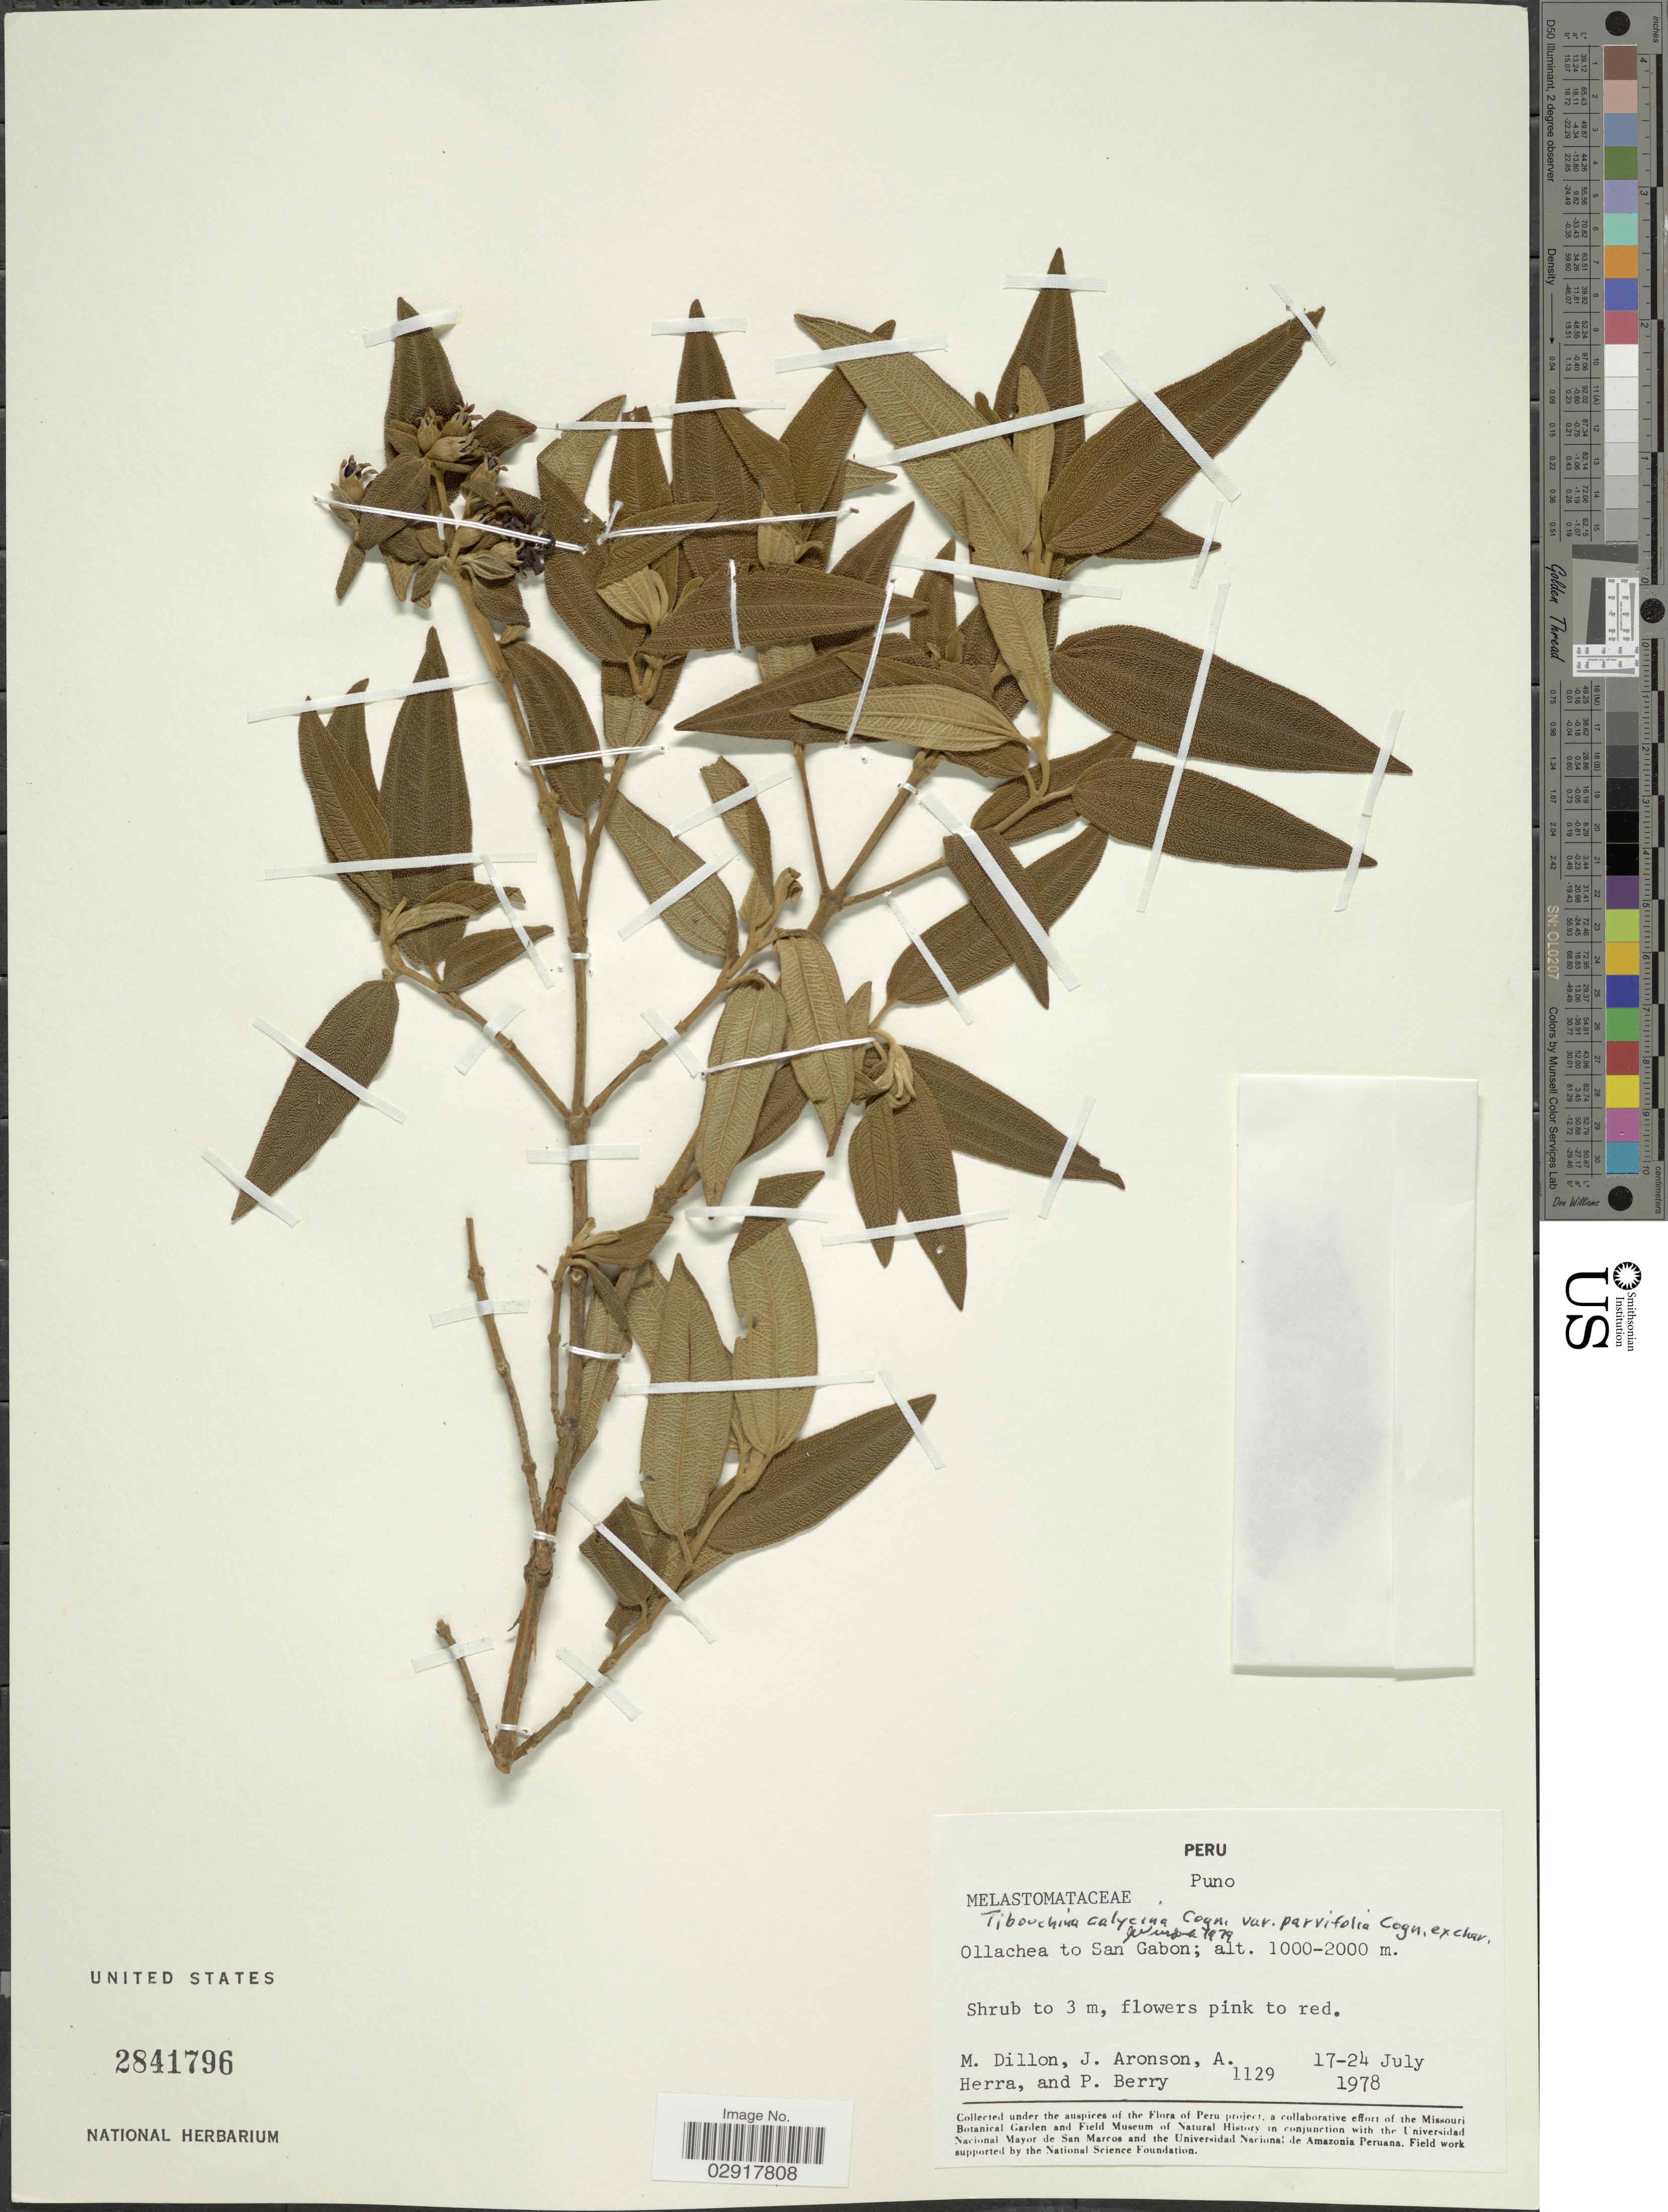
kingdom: Plantae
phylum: Tracheophyta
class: Magnoliopsida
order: Myrtales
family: Melastomataceae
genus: Tibouchina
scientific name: Tibouchina calycina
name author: Cogn.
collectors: M. O. Dillon, J. Aronson, A. Herra & P. Berry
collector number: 1129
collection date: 1978-07-17/1978-07-24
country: Peru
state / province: Puno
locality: Ollachea to San Gabon.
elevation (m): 1000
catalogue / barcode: US 2841796